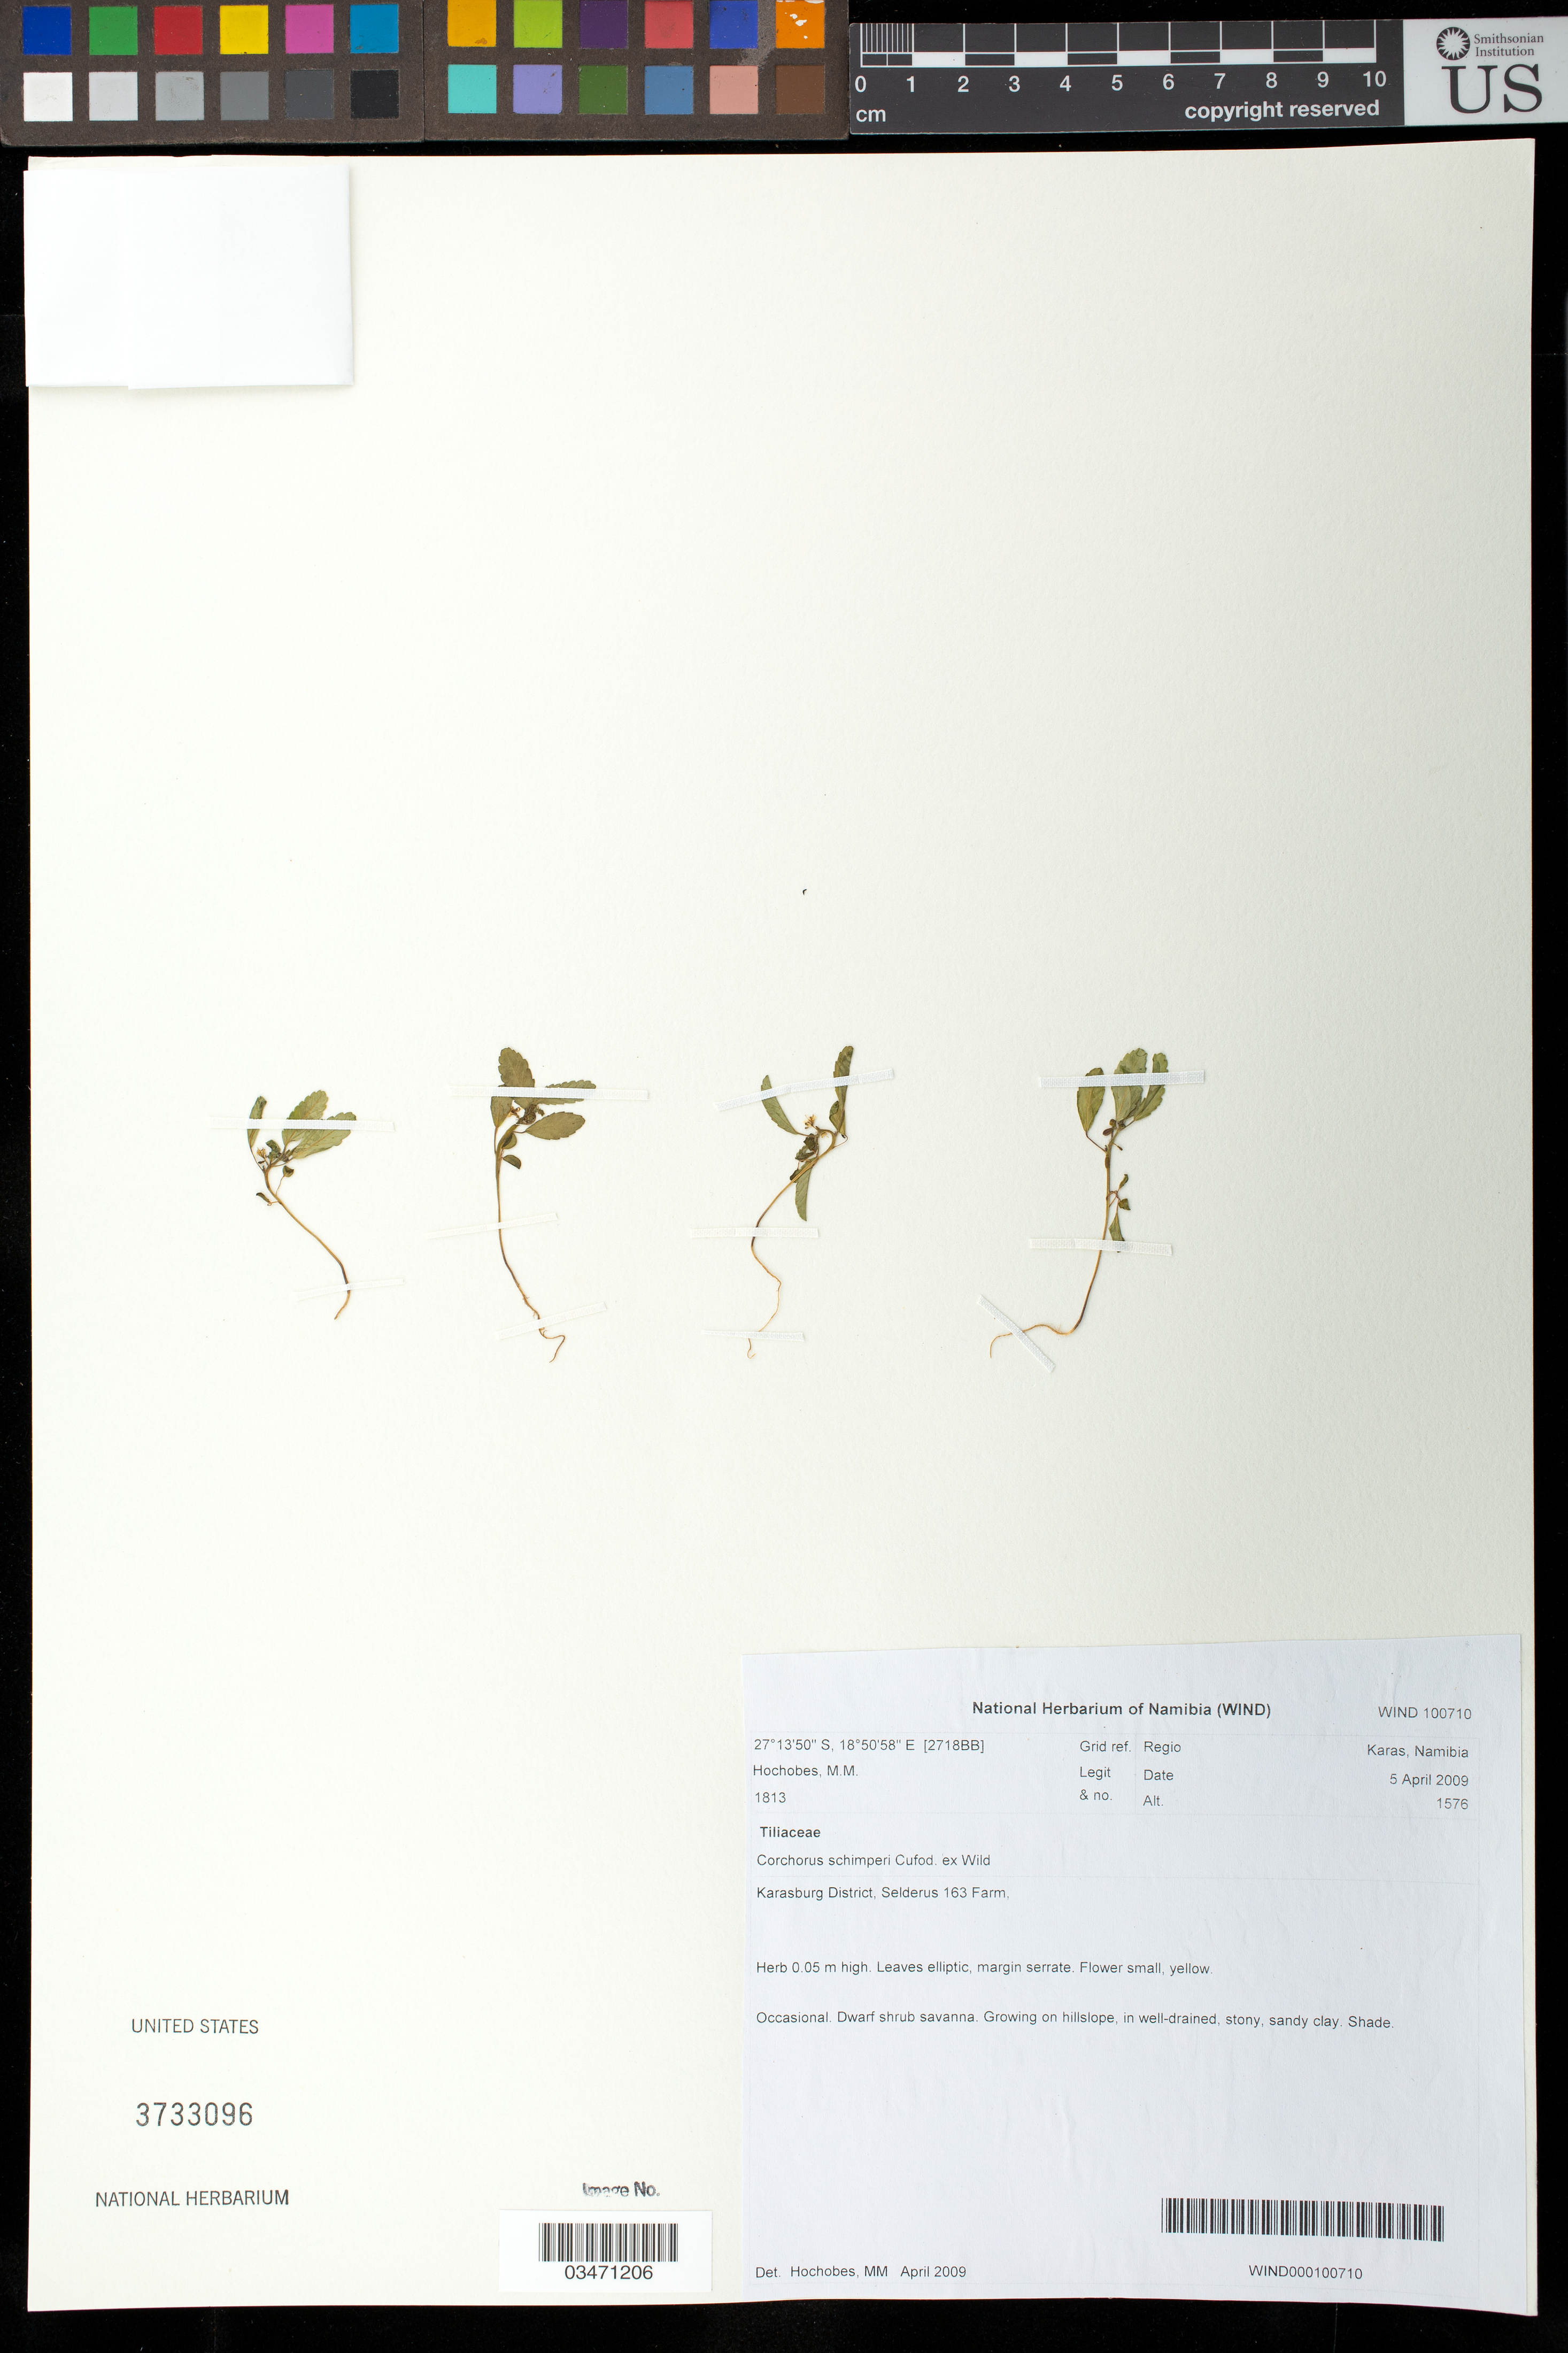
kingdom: Plantae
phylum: Tracheophyta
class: Magnoliopsida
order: Malvales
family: Malvaceae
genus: Corchorus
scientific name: Corchorus schimperi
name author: Cufod.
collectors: M. Hochobes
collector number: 1813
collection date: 2009-04-05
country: Namibia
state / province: Karas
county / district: Karasburg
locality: Selderus 163 Farm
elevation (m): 1576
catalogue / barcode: US 3733096